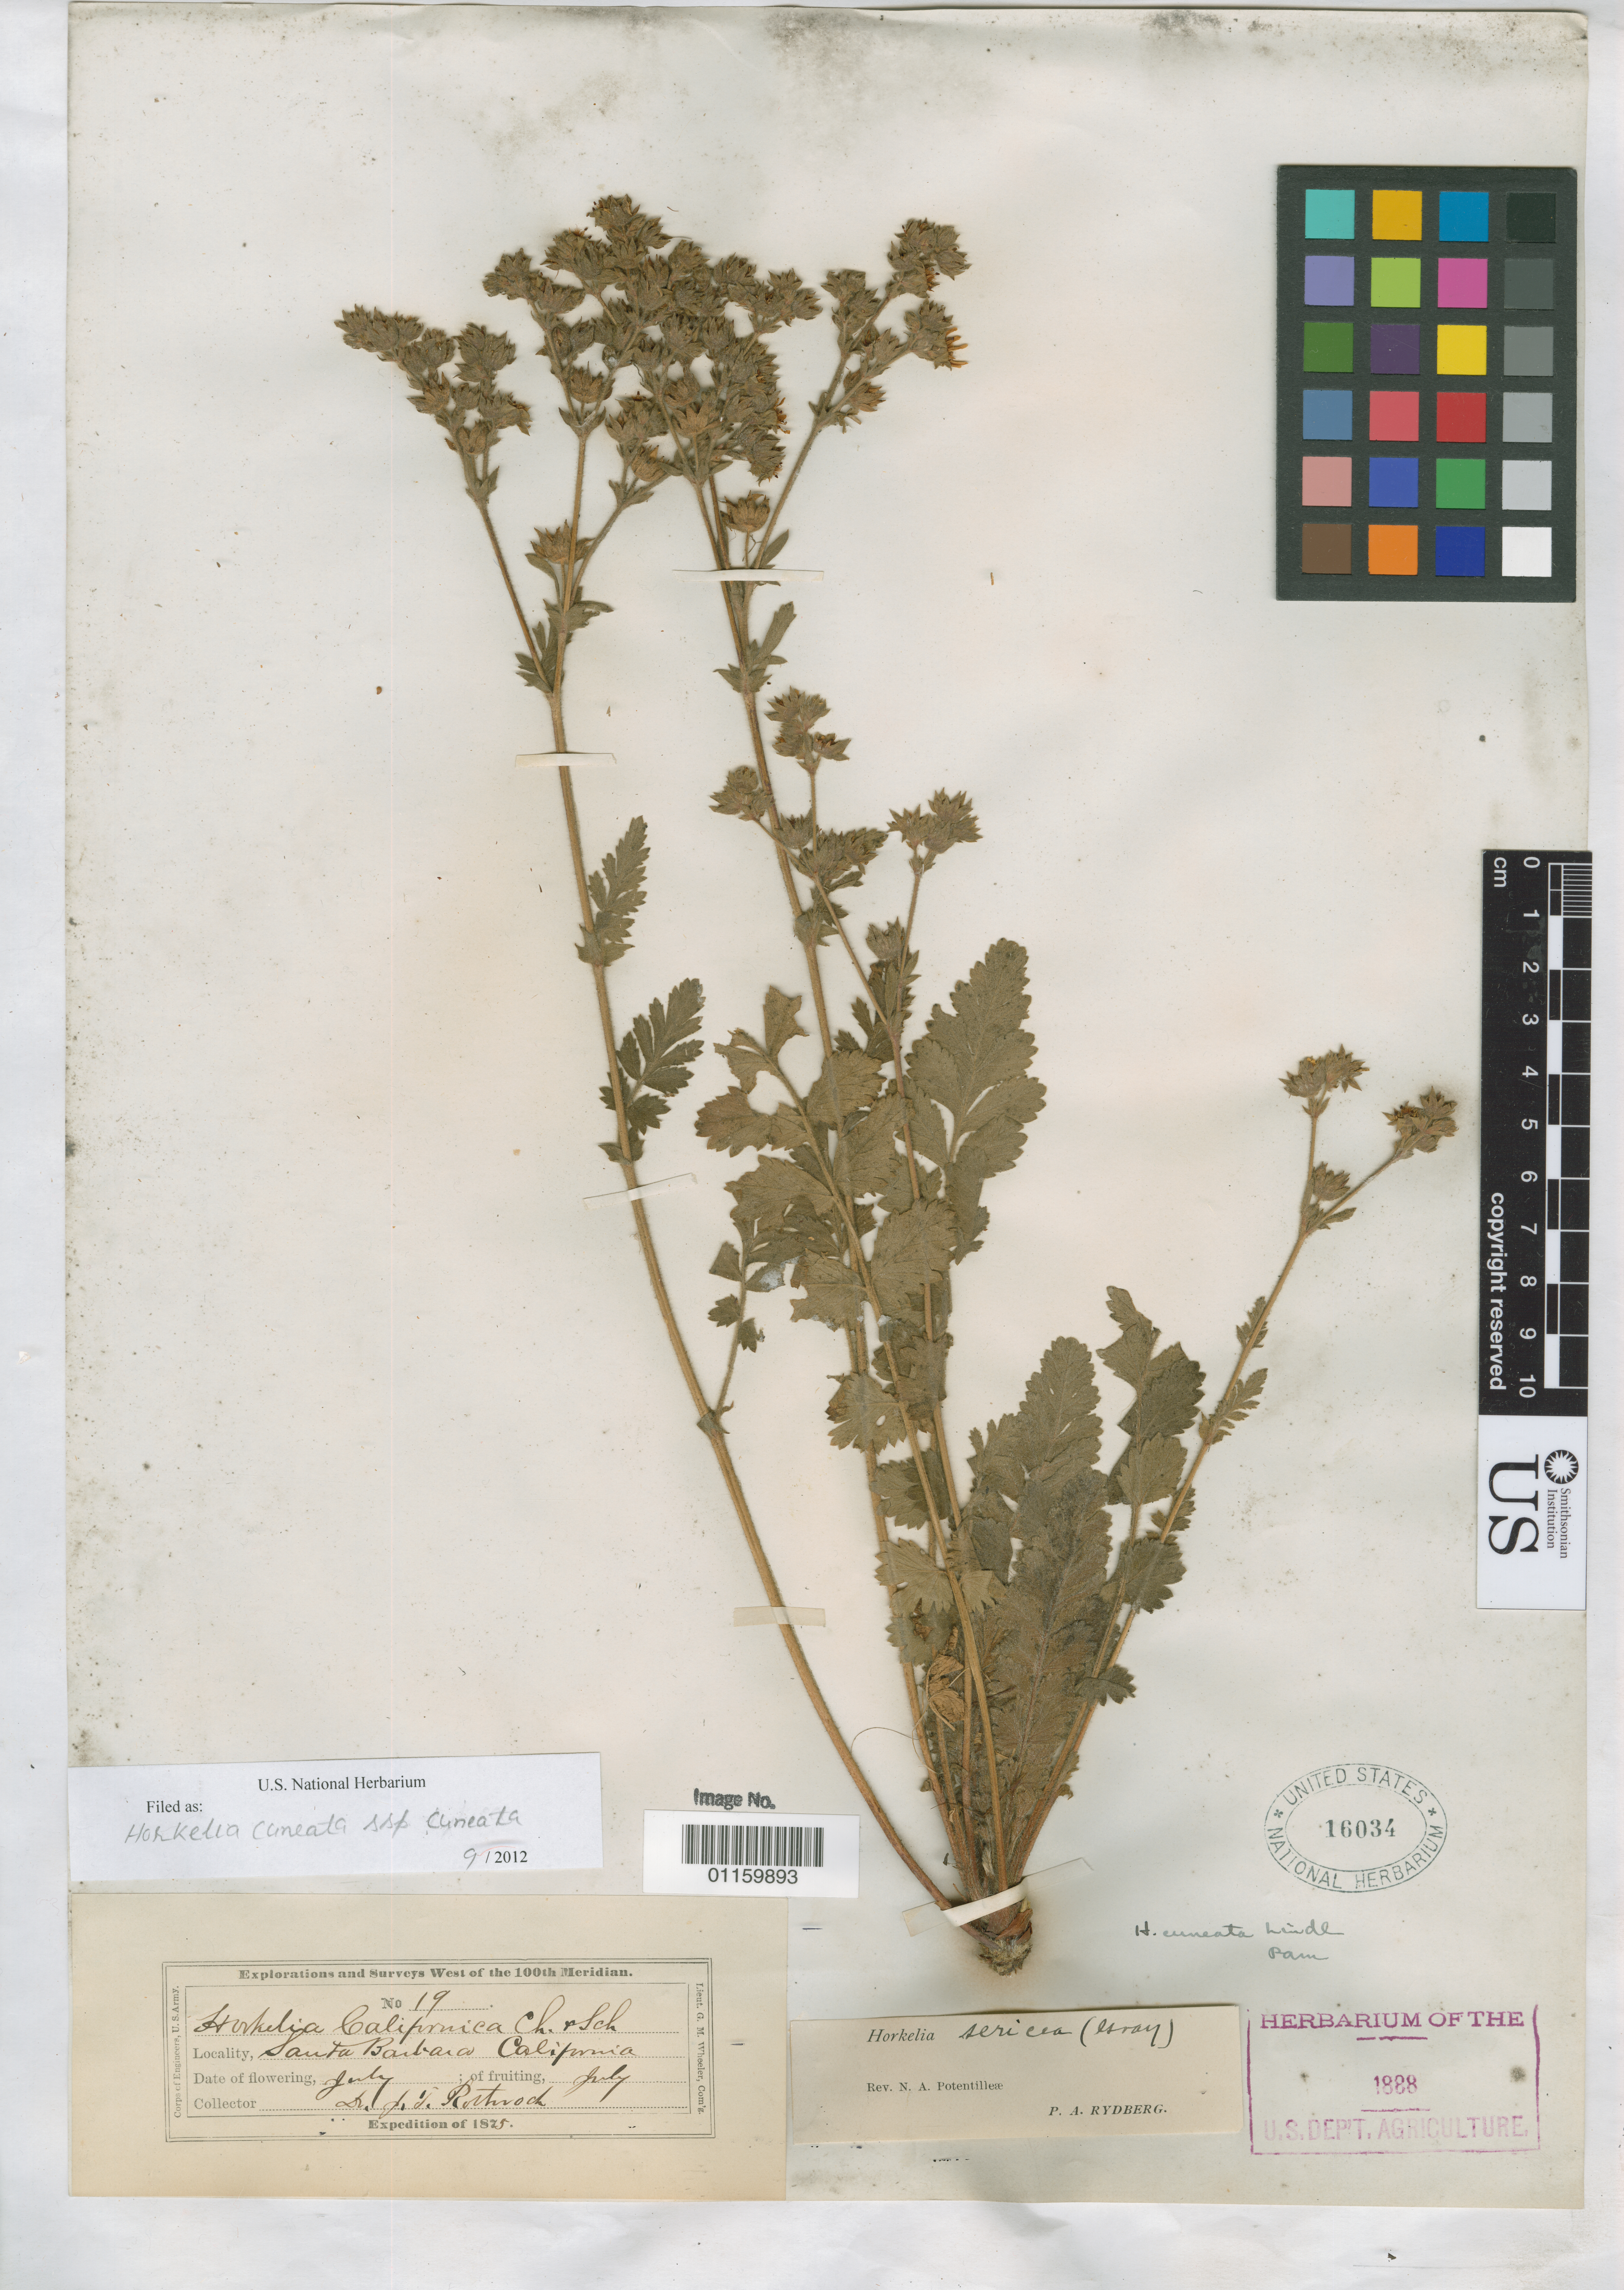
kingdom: Plantae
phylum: Tracheophyta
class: Magnoliopsida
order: Rosales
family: Rosaceae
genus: Potentilla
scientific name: Potentilla lindleyi var. sericea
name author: (A. Gray) J.T. Howell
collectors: J. T. Rothrock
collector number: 19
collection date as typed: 1875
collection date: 1875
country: United States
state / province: California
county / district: Santa Barbara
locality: Santa Barbara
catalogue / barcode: US 16034